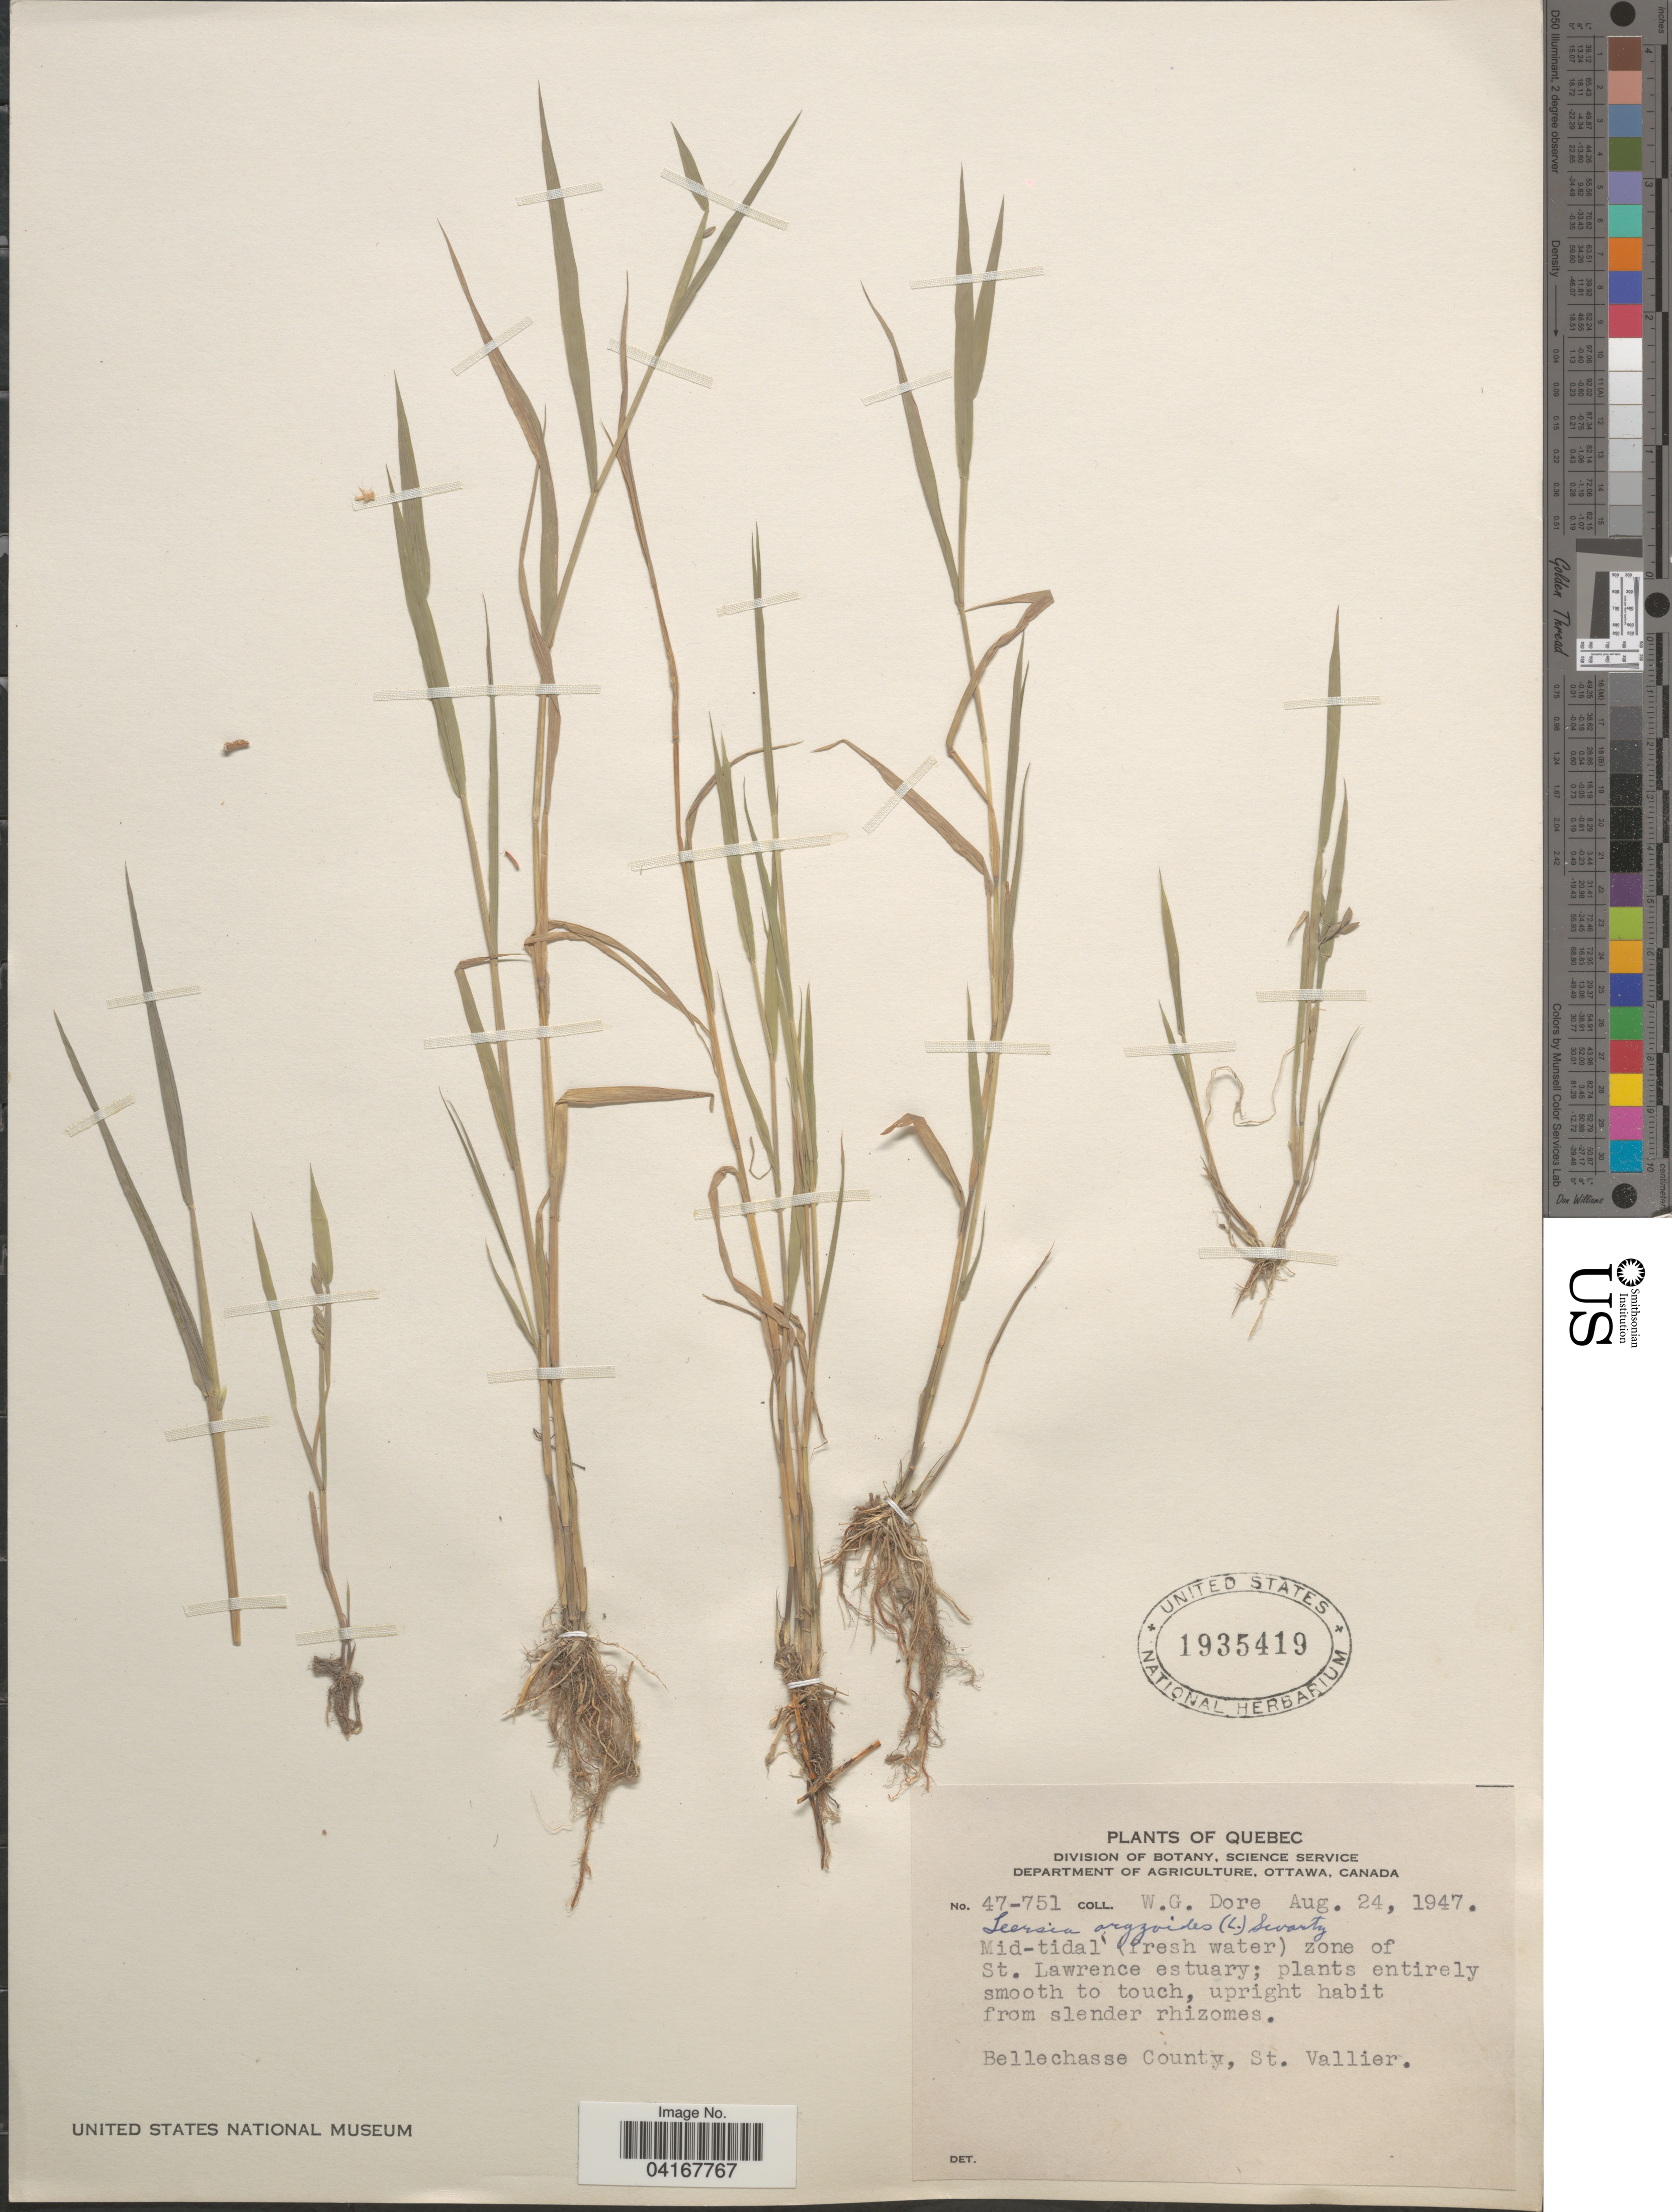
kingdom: Plantae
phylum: Tracheophyta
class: Liliopsida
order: Poales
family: Poaceae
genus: Leersia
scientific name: Leersia oryzoides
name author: (L.) Sw.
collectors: W. Dore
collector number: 47-751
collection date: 1947-08-24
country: Canada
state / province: Quebec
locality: Mid-tidal (fresh water) zone of St. Lawrence estuary. Bellechasse County, St. Vallier.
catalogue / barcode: US 1935419